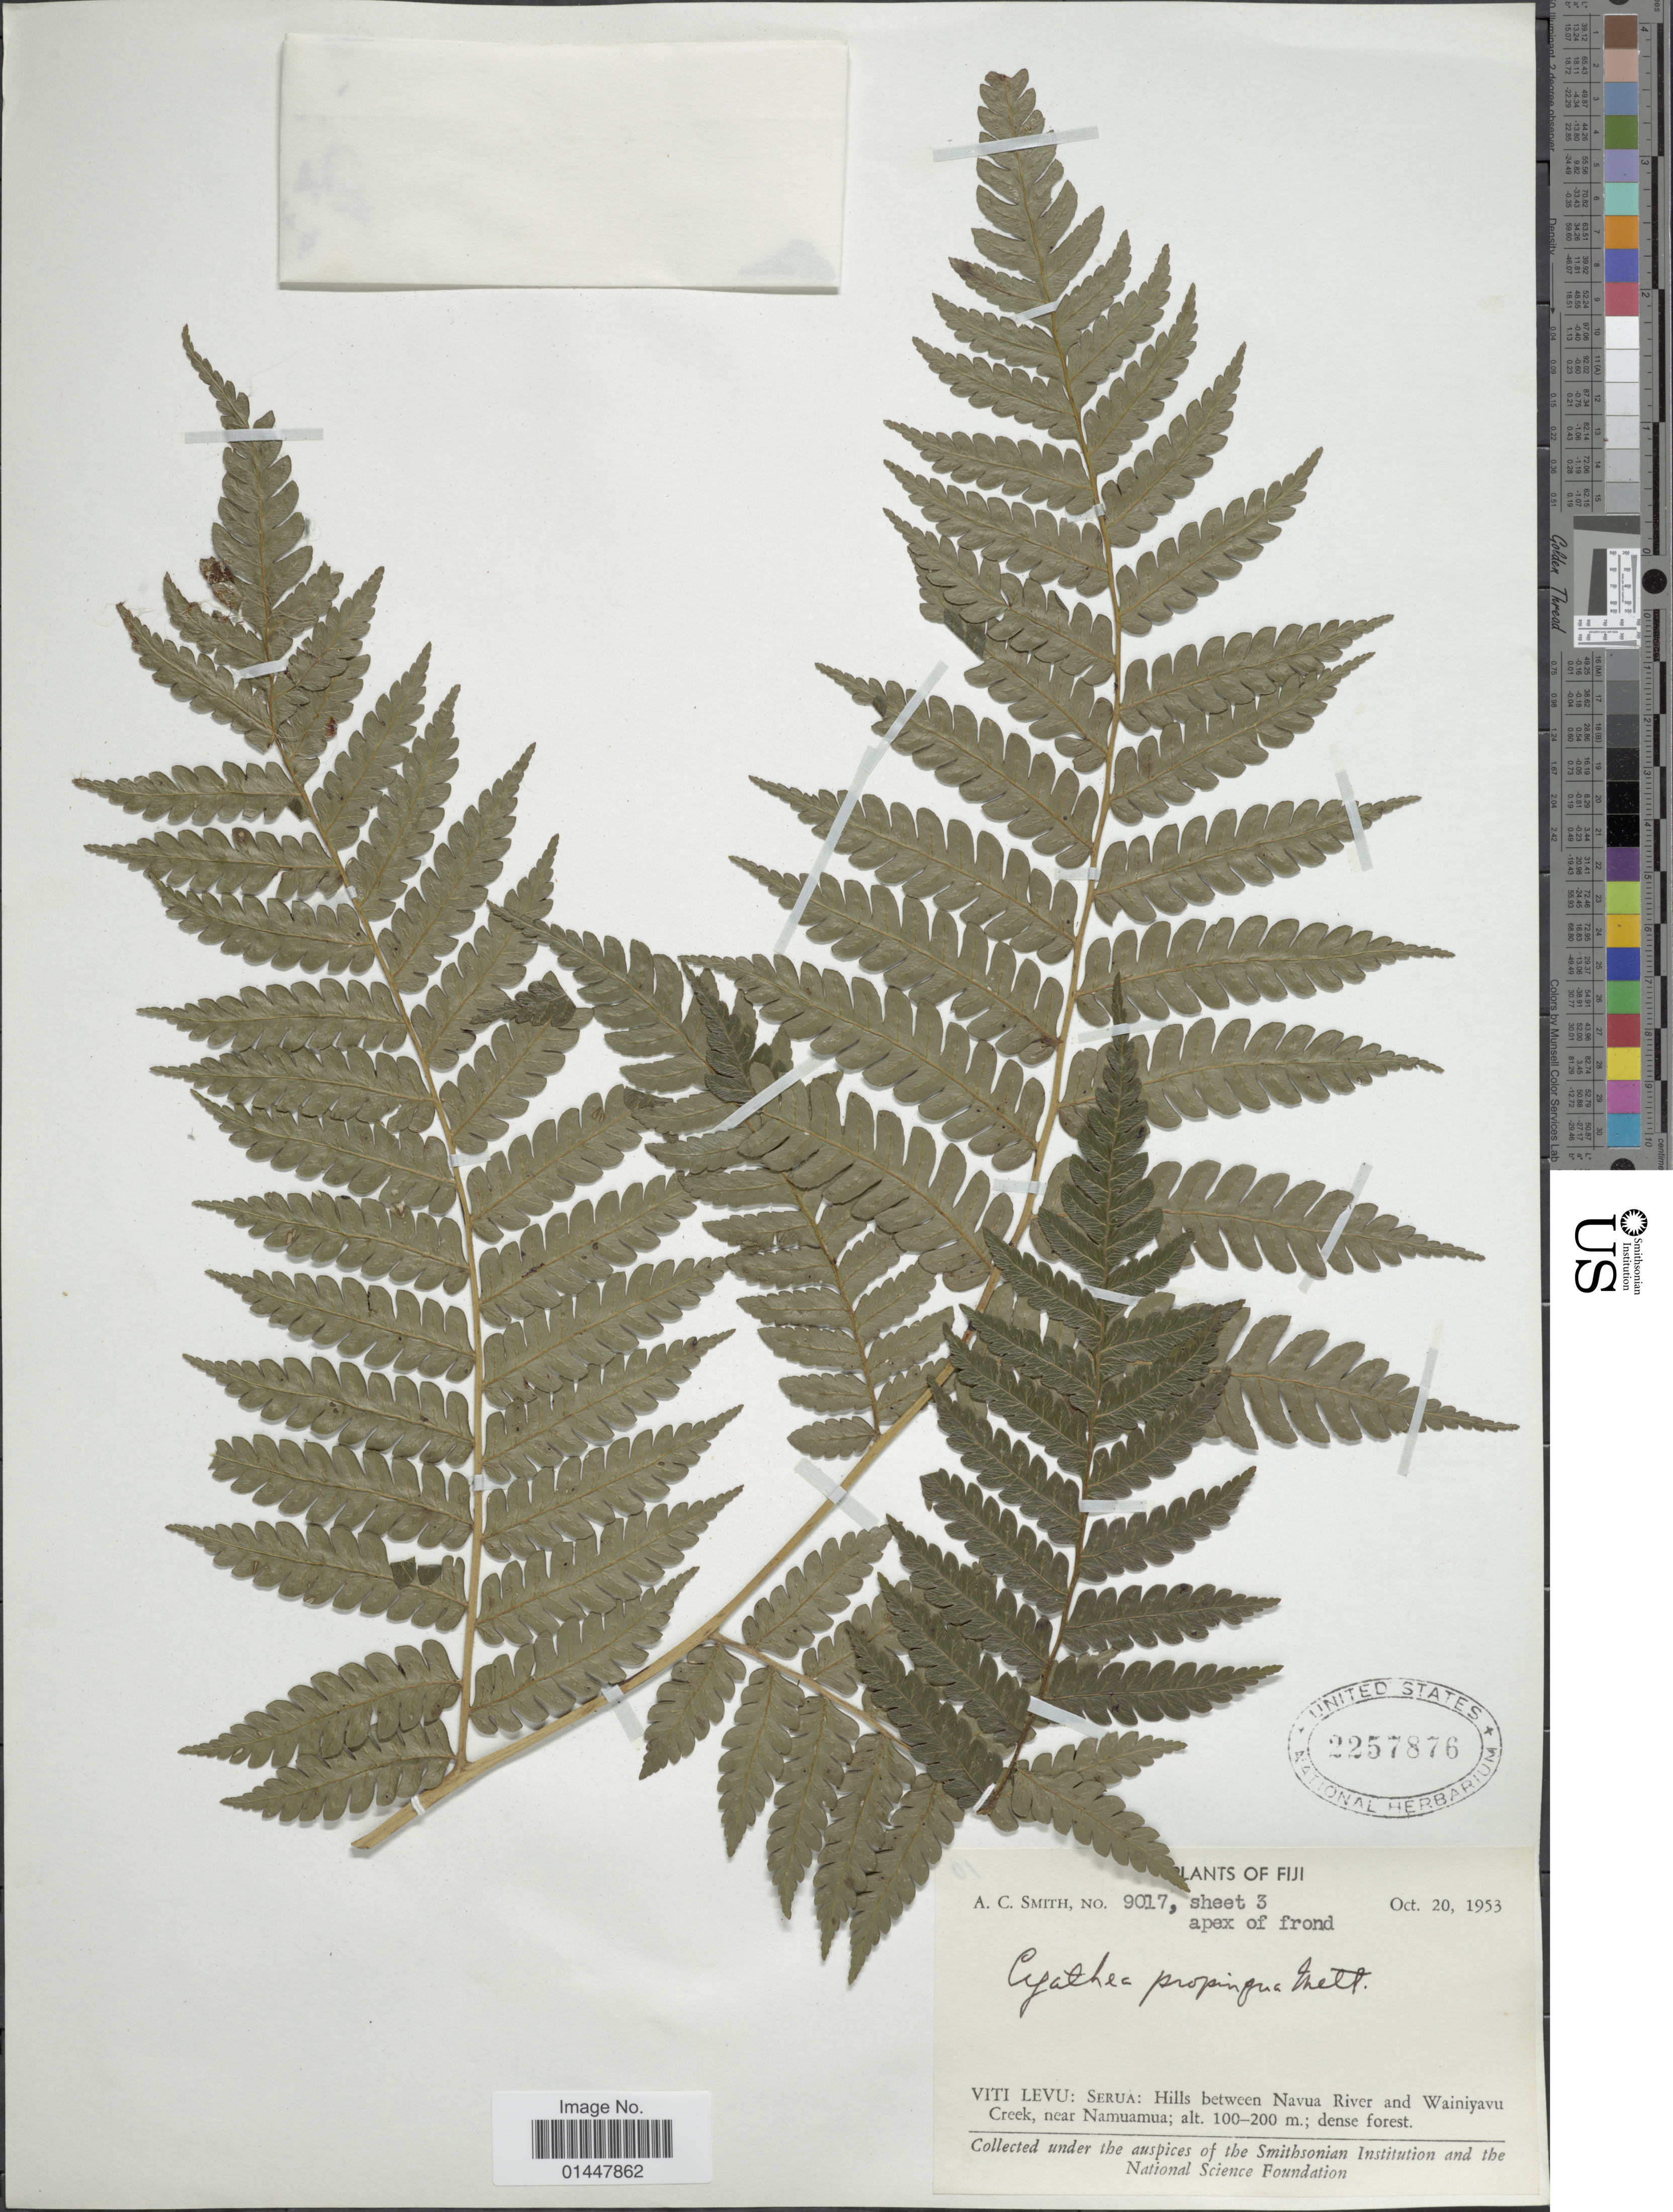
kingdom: Plantae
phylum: Tracheophyta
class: Polypodiopsida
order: Cyatheales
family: Cyatheaceae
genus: Sphaeropteris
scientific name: Sphaeropteris propinqua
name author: (Mett.) R.M. Tryon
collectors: A. C. Smith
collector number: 9017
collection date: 1953-10-20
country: Fiji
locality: Viti Levu, Serua, Hills between Navua River and Wainiyavu Creek, near Namuamua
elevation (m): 100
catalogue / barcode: US 2257876